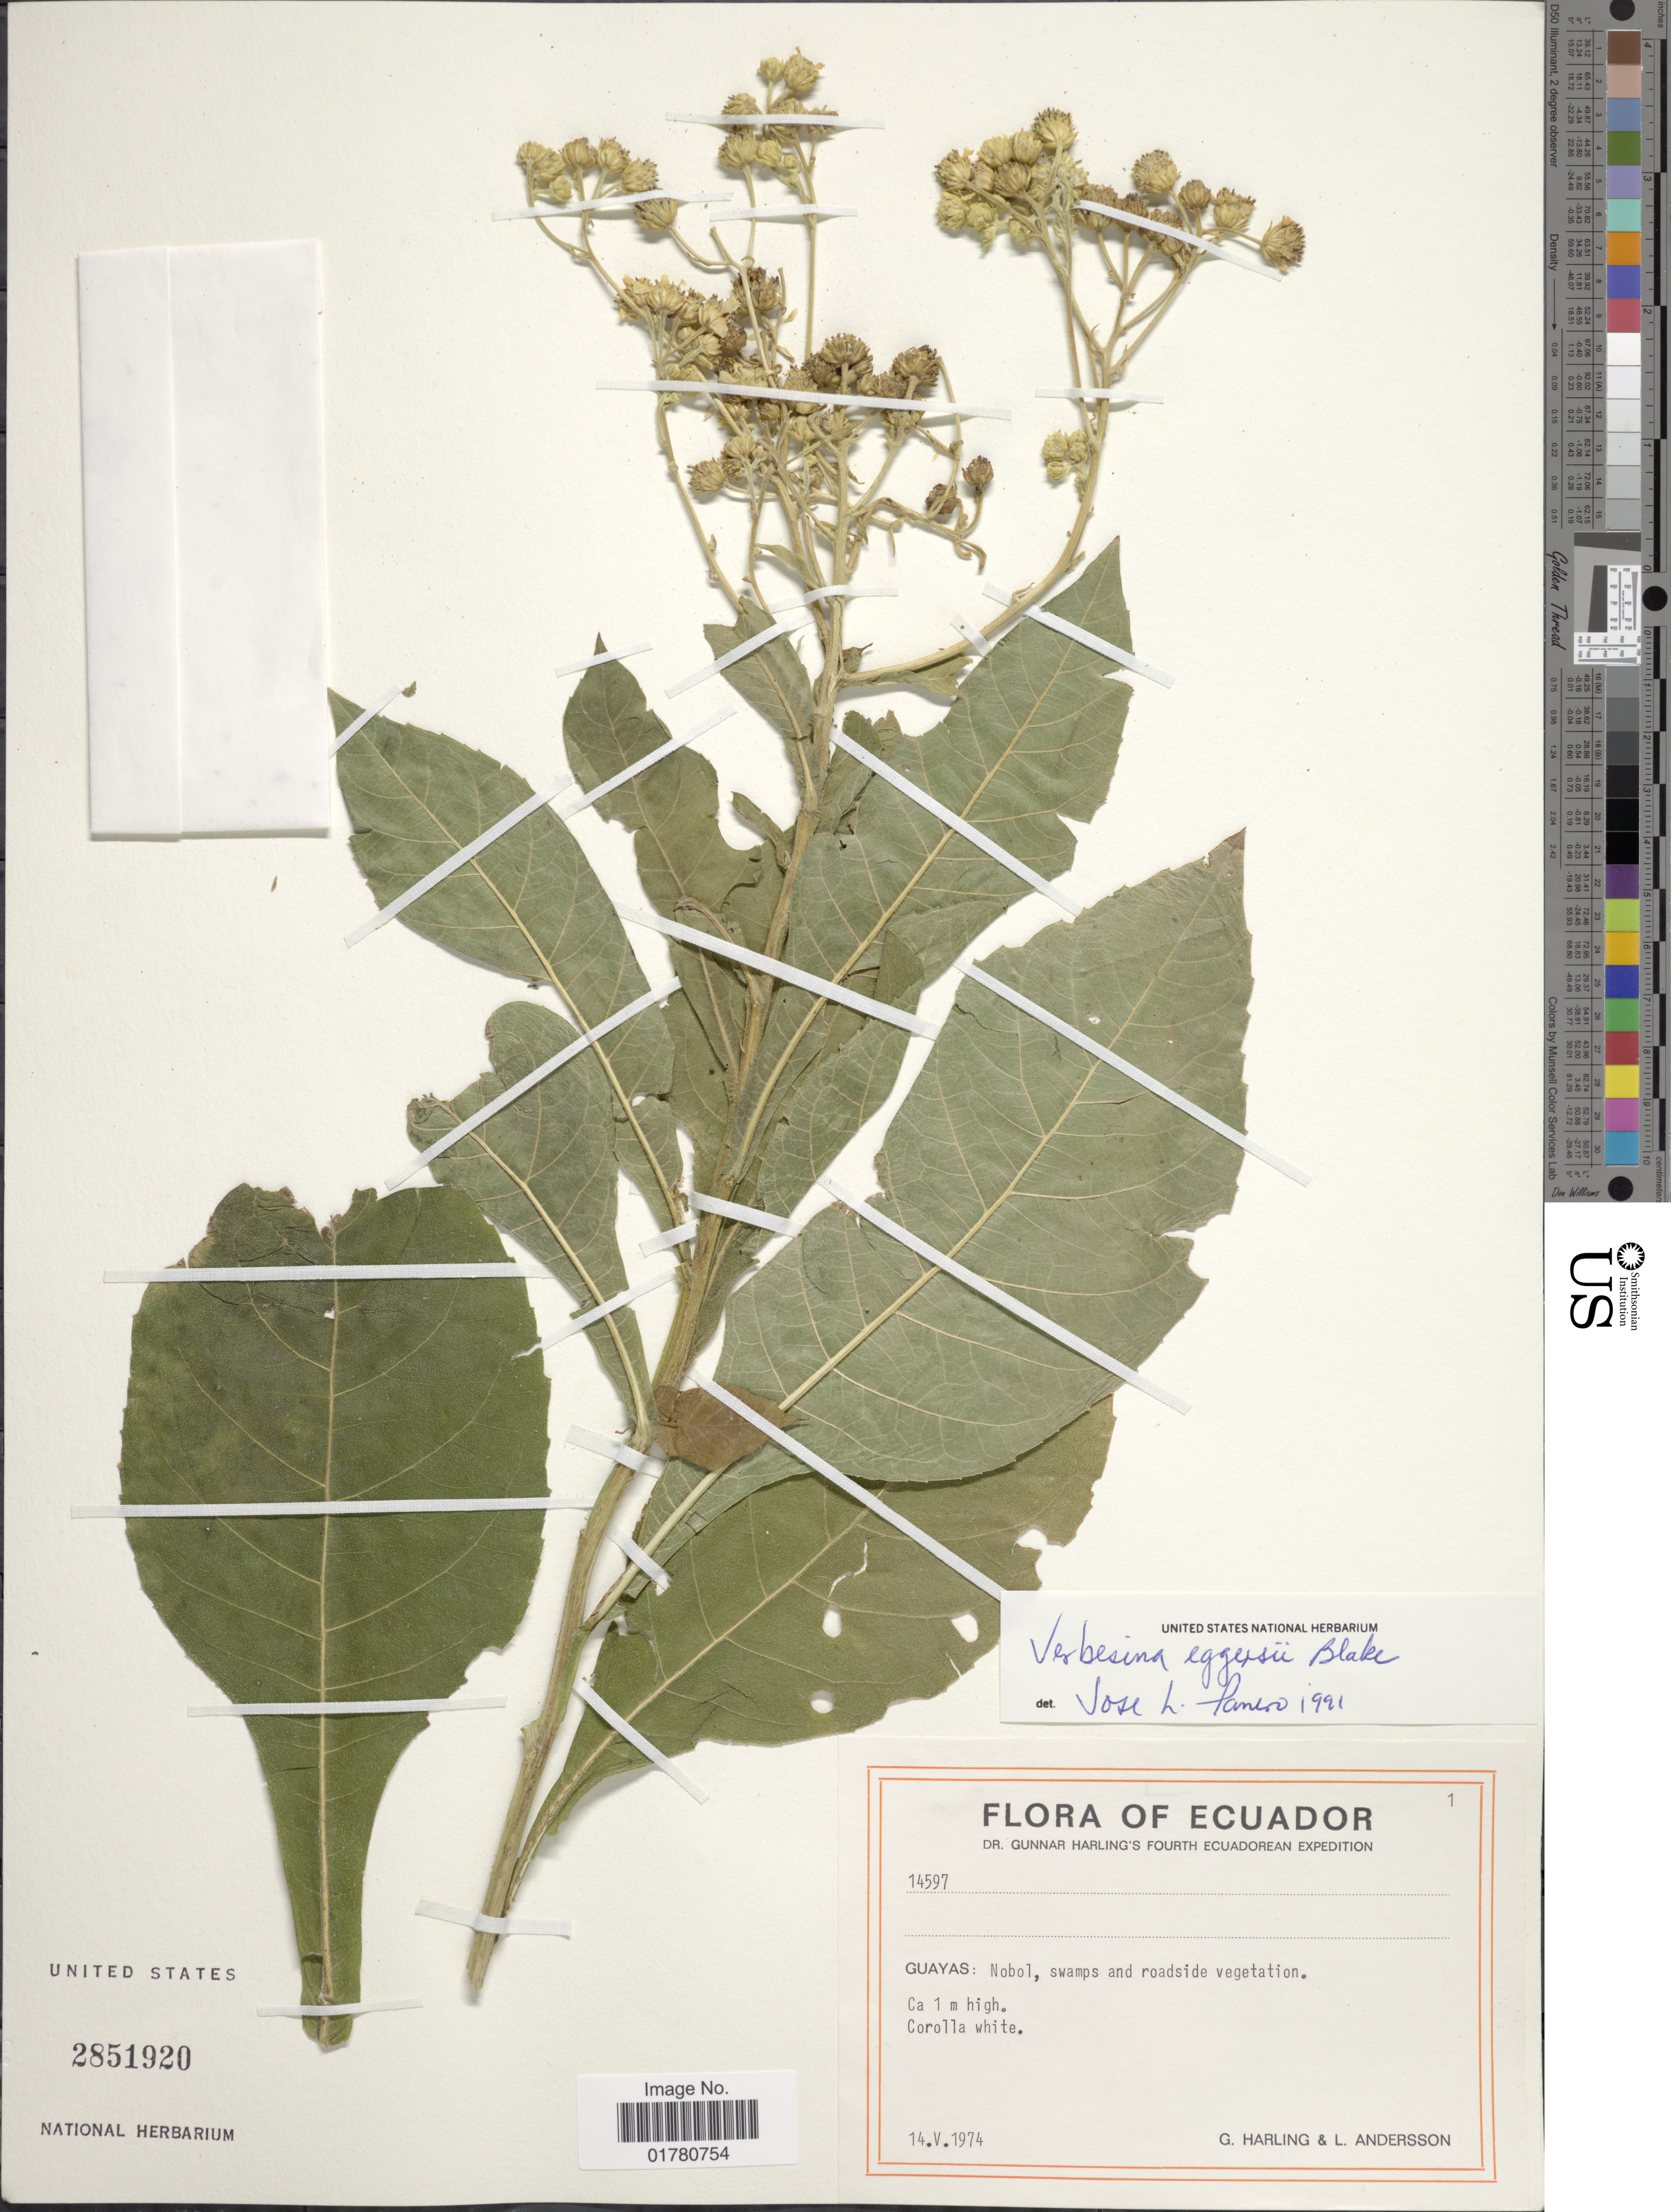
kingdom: Plantae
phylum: Tracheophyta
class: Magnoliopsida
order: Asterales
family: Asteraceae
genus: Verbesina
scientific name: Verbesina eggersii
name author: Hieron.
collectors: G. Harling & L. Andersson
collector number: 14597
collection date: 1974-05-14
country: Ecuador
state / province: Guayas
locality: Nobol, swamp and roadside vegetation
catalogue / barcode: US 2851920